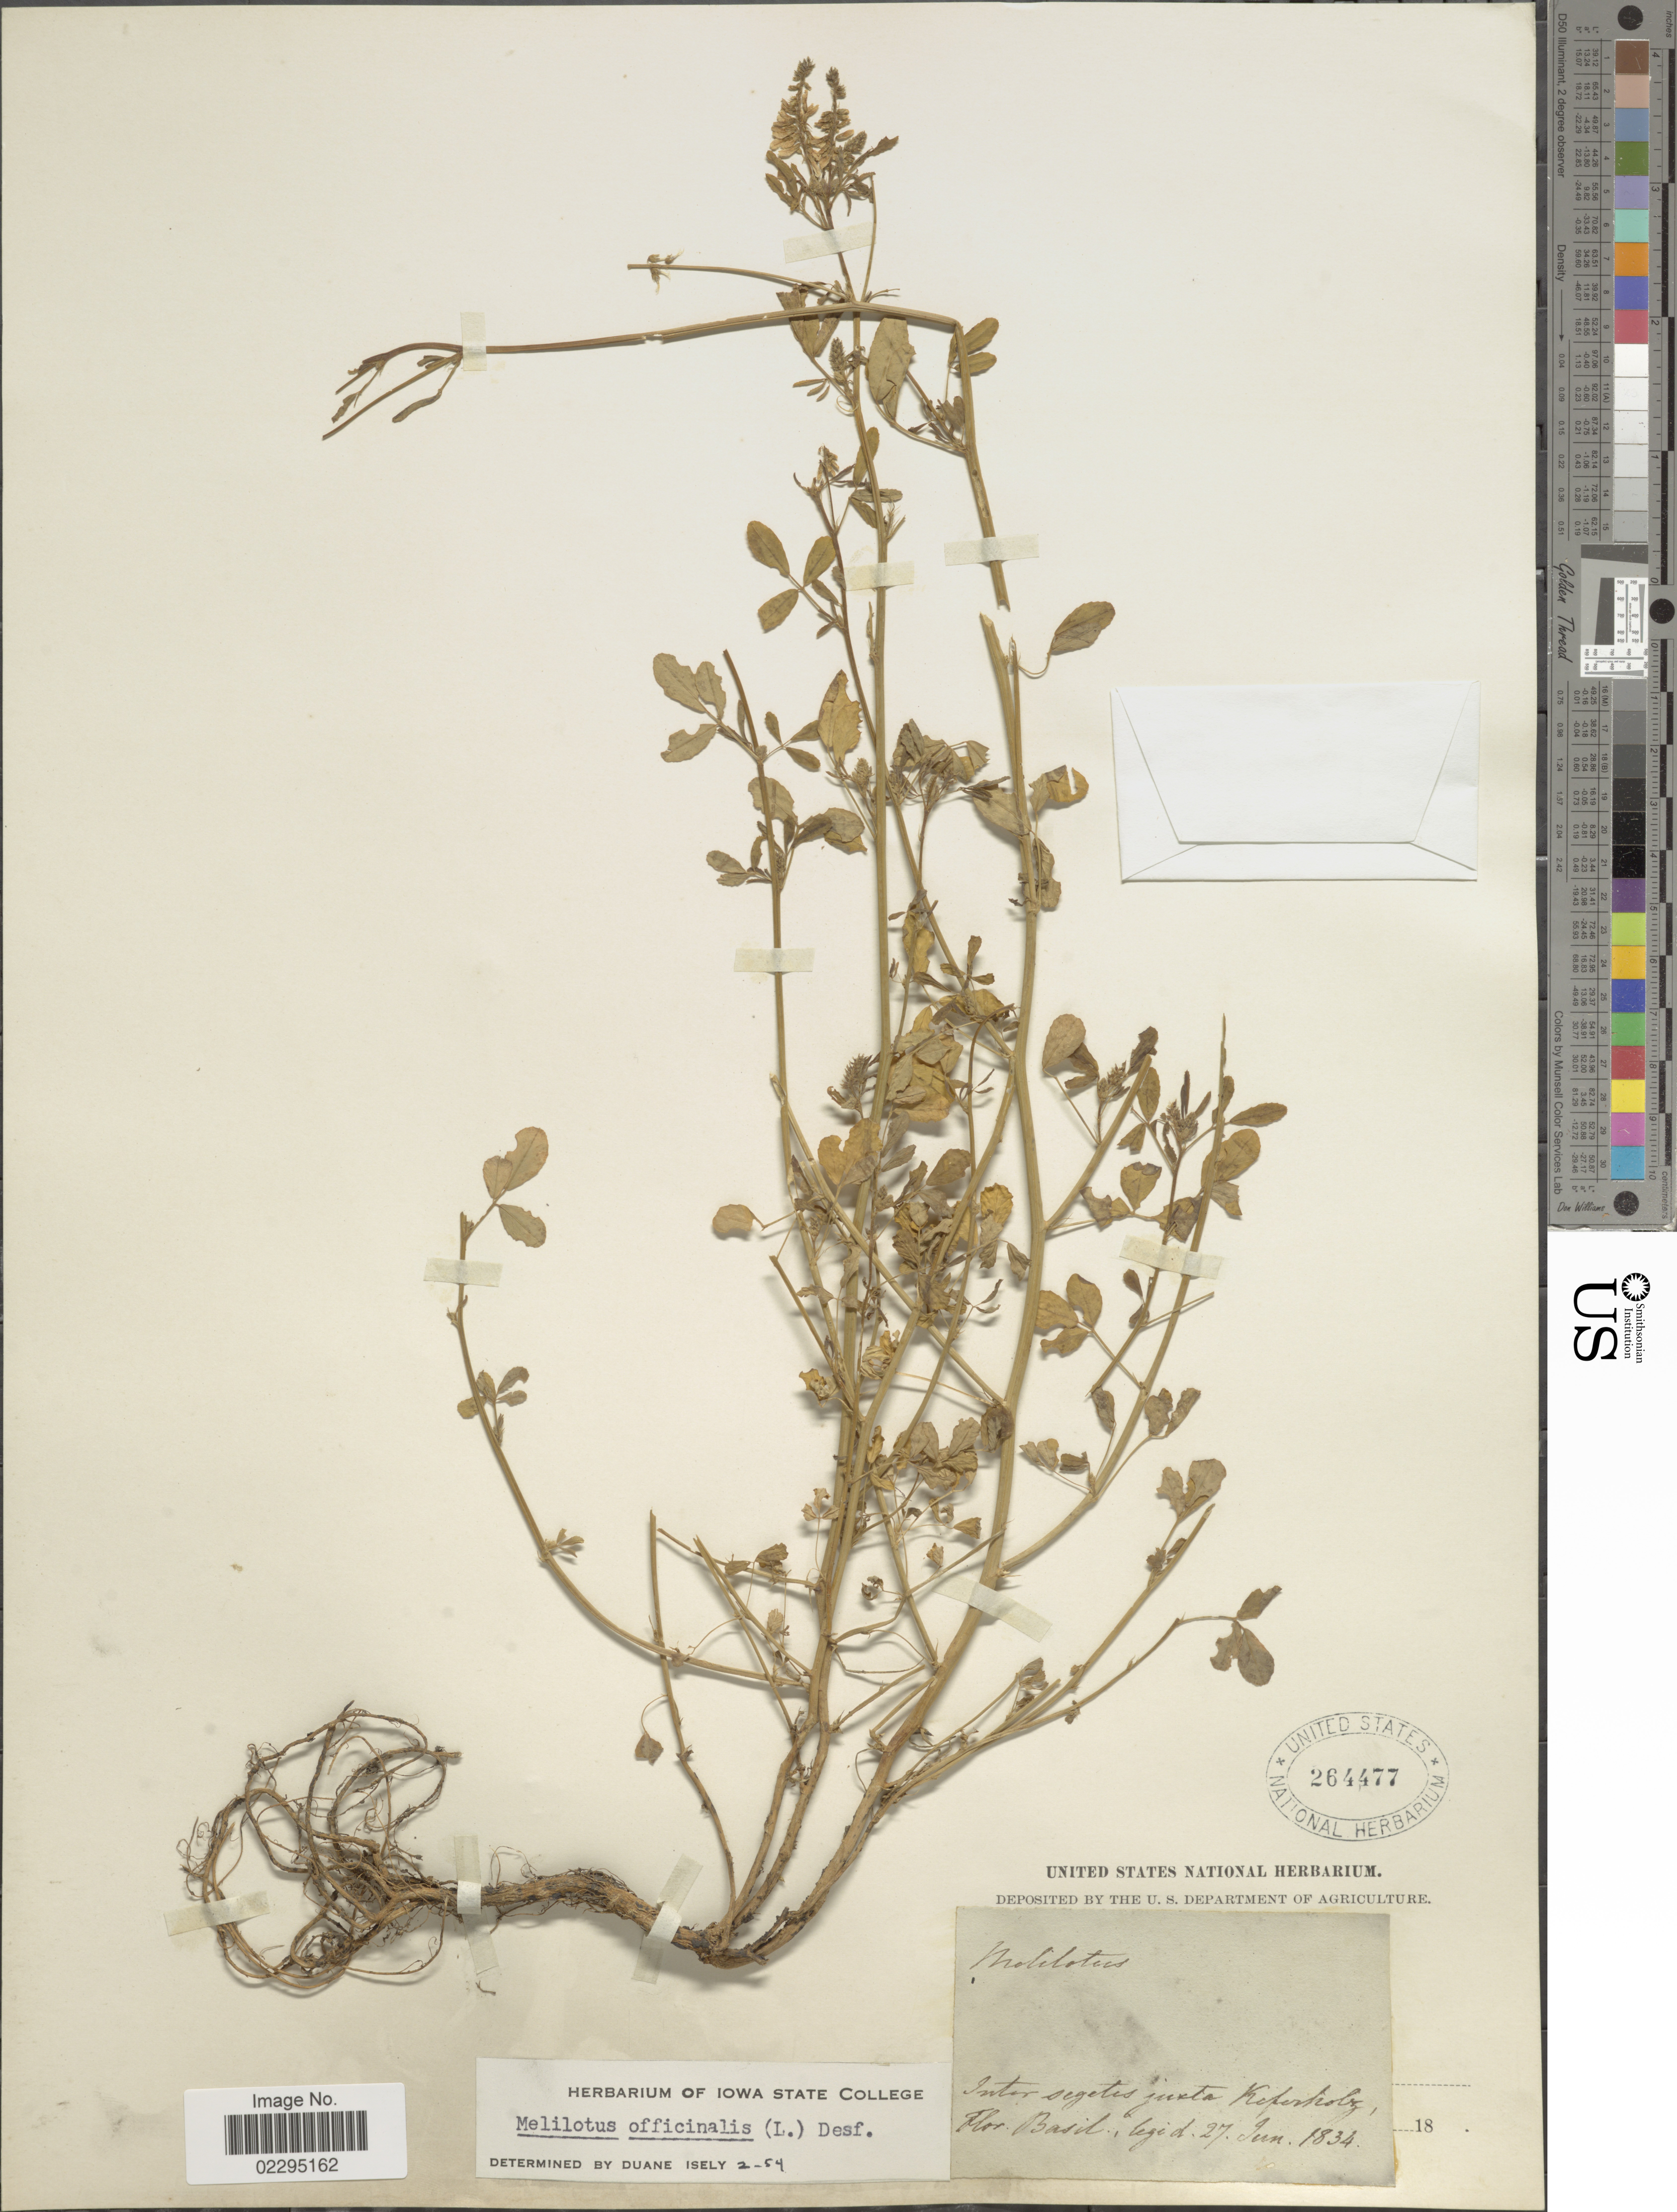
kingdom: Plantae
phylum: Tracheophyta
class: Magnoliopsida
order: Fabales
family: Fabaceae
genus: Melilotus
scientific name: Melilotus officinalis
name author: (L.) Lam.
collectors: ex herb. United States National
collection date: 1834-06-27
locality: Inter segetis juxta Keferholz [interpreted].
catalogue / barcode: US 264477